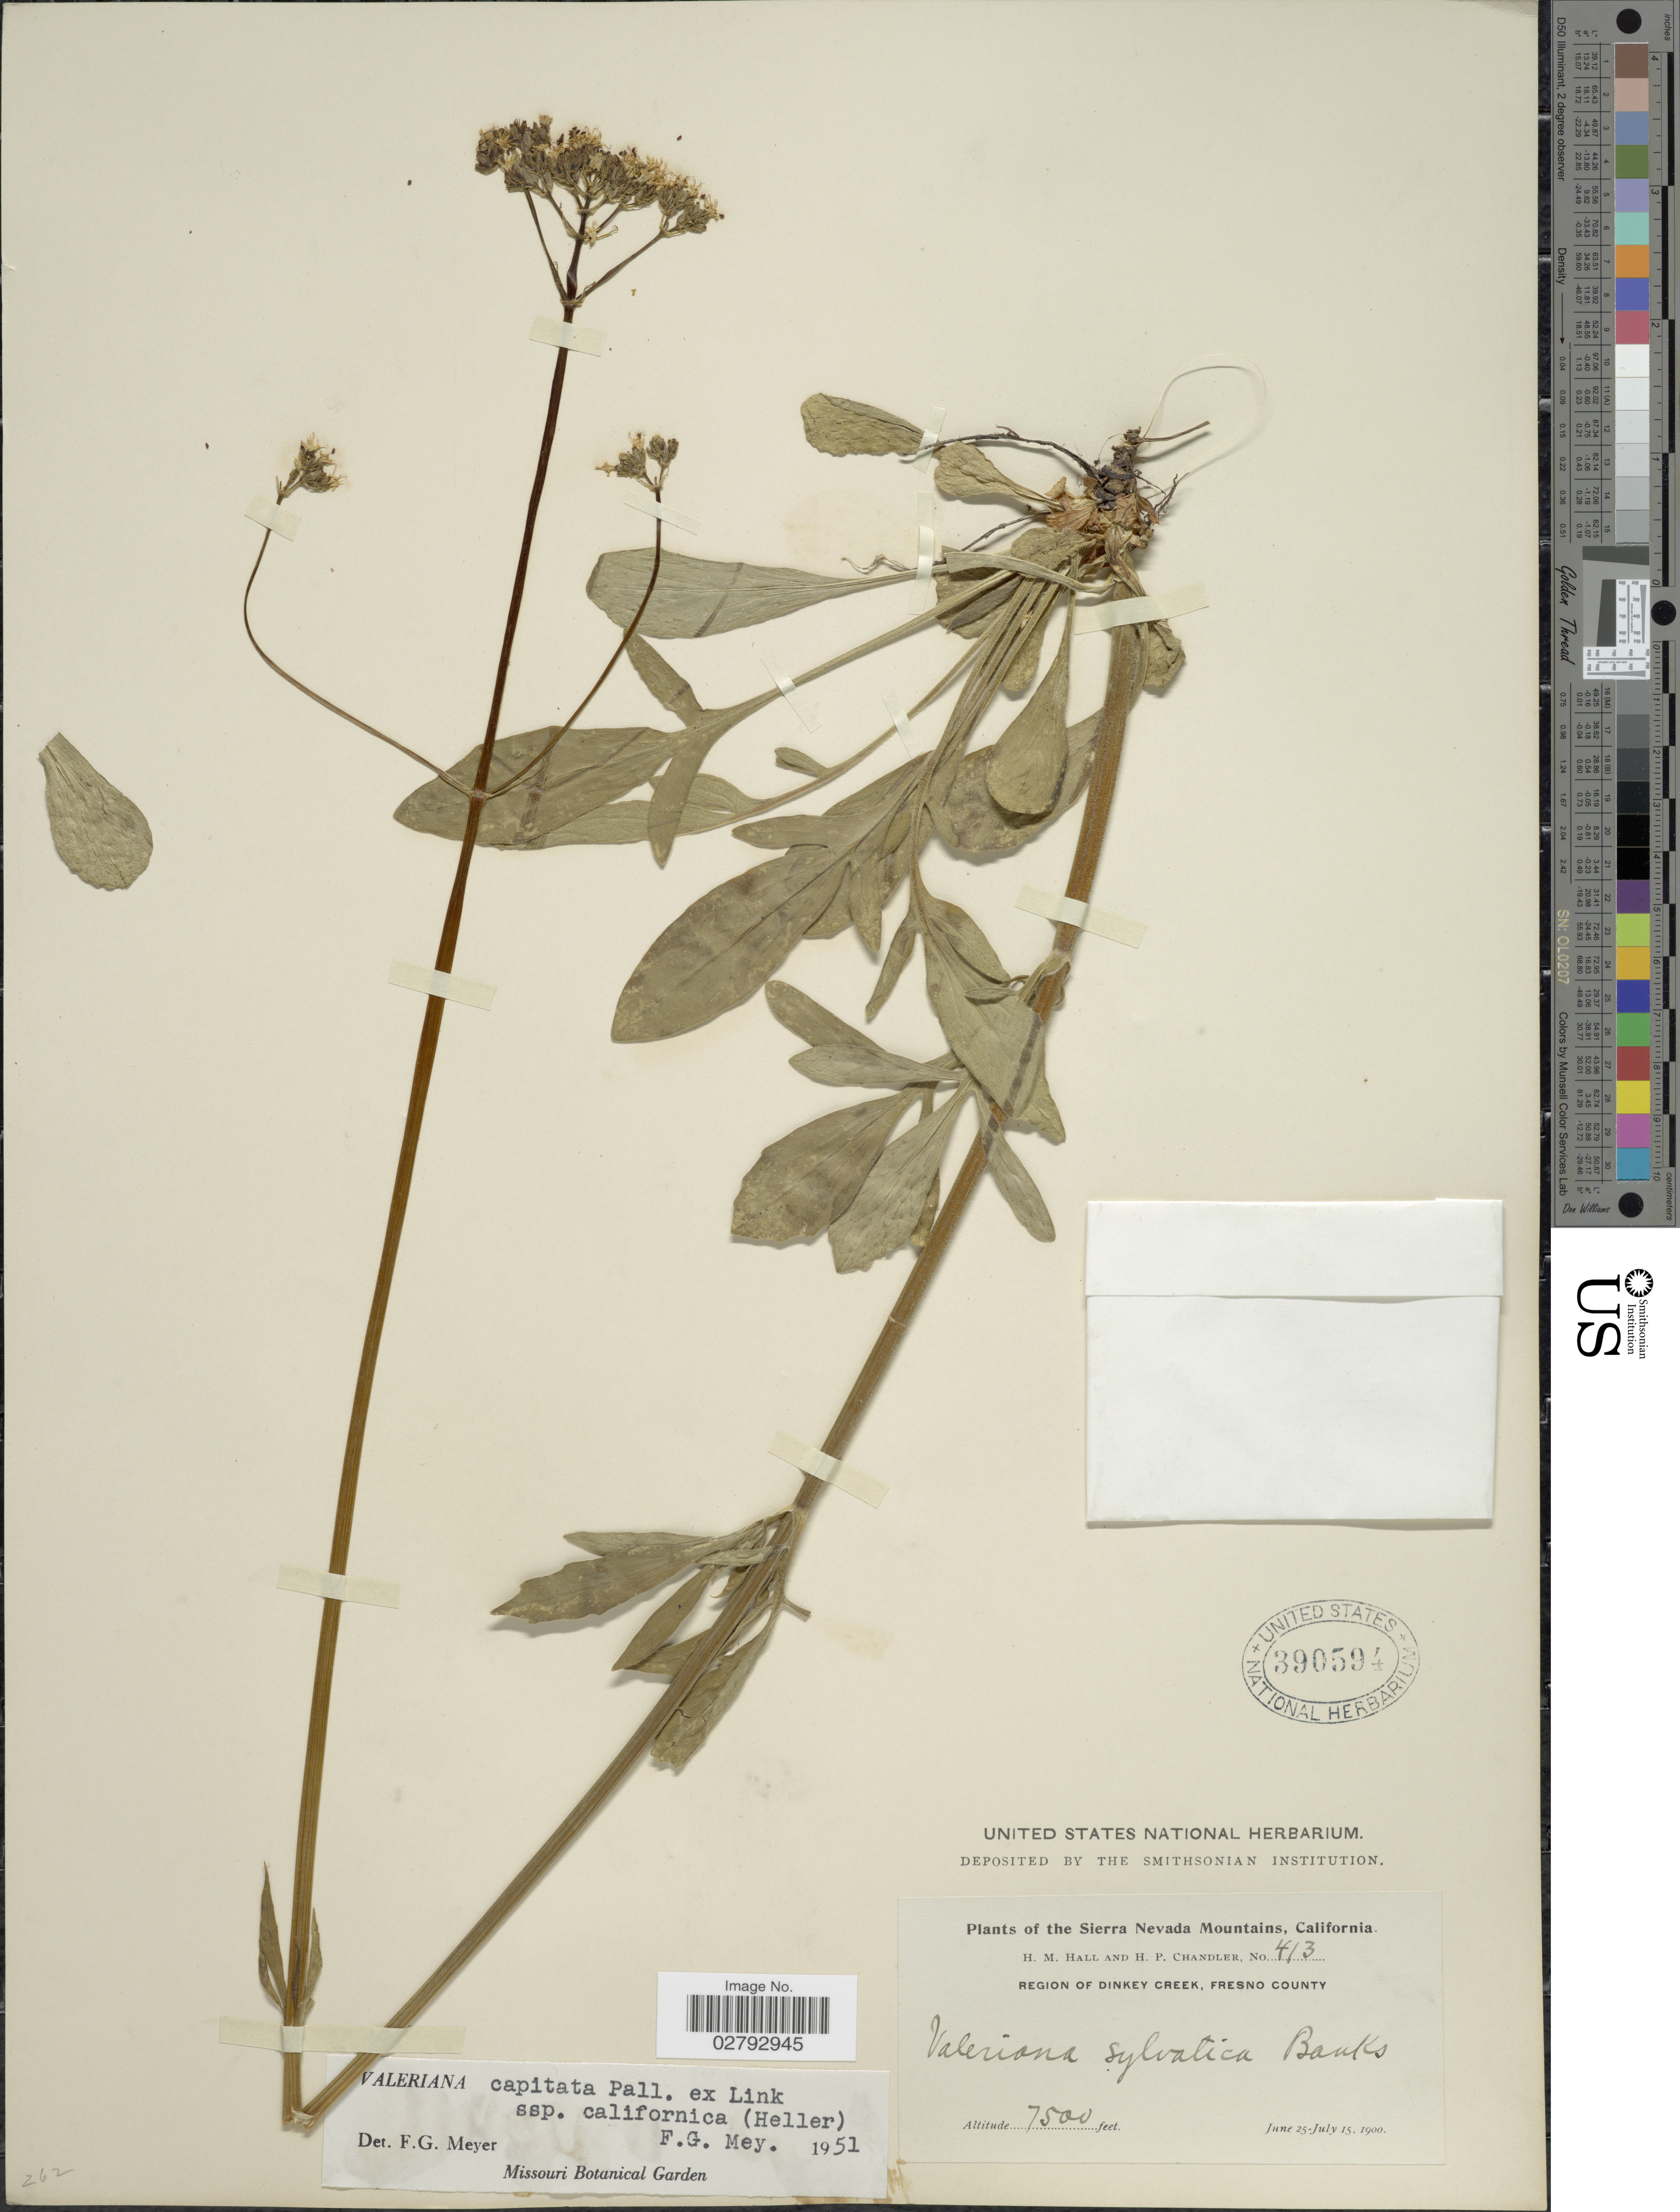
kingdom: Plantae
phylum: Tracheophyta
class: Magnoliopsida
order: Dipsacales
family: Caprifoliaceae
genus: Valeriana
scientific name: Valeriana capitata subsp. californica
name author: (A. Heller) F.G. Mey.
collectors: H. M. Hall & H. Chandler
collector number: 413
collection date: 1900-06-25/1900-07-15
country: United States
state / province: California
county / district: Fresno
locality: Sierra Nevada Mountains. Region of Dinkey Creek, Fresno County.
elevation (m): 2286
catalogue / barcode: US 390594